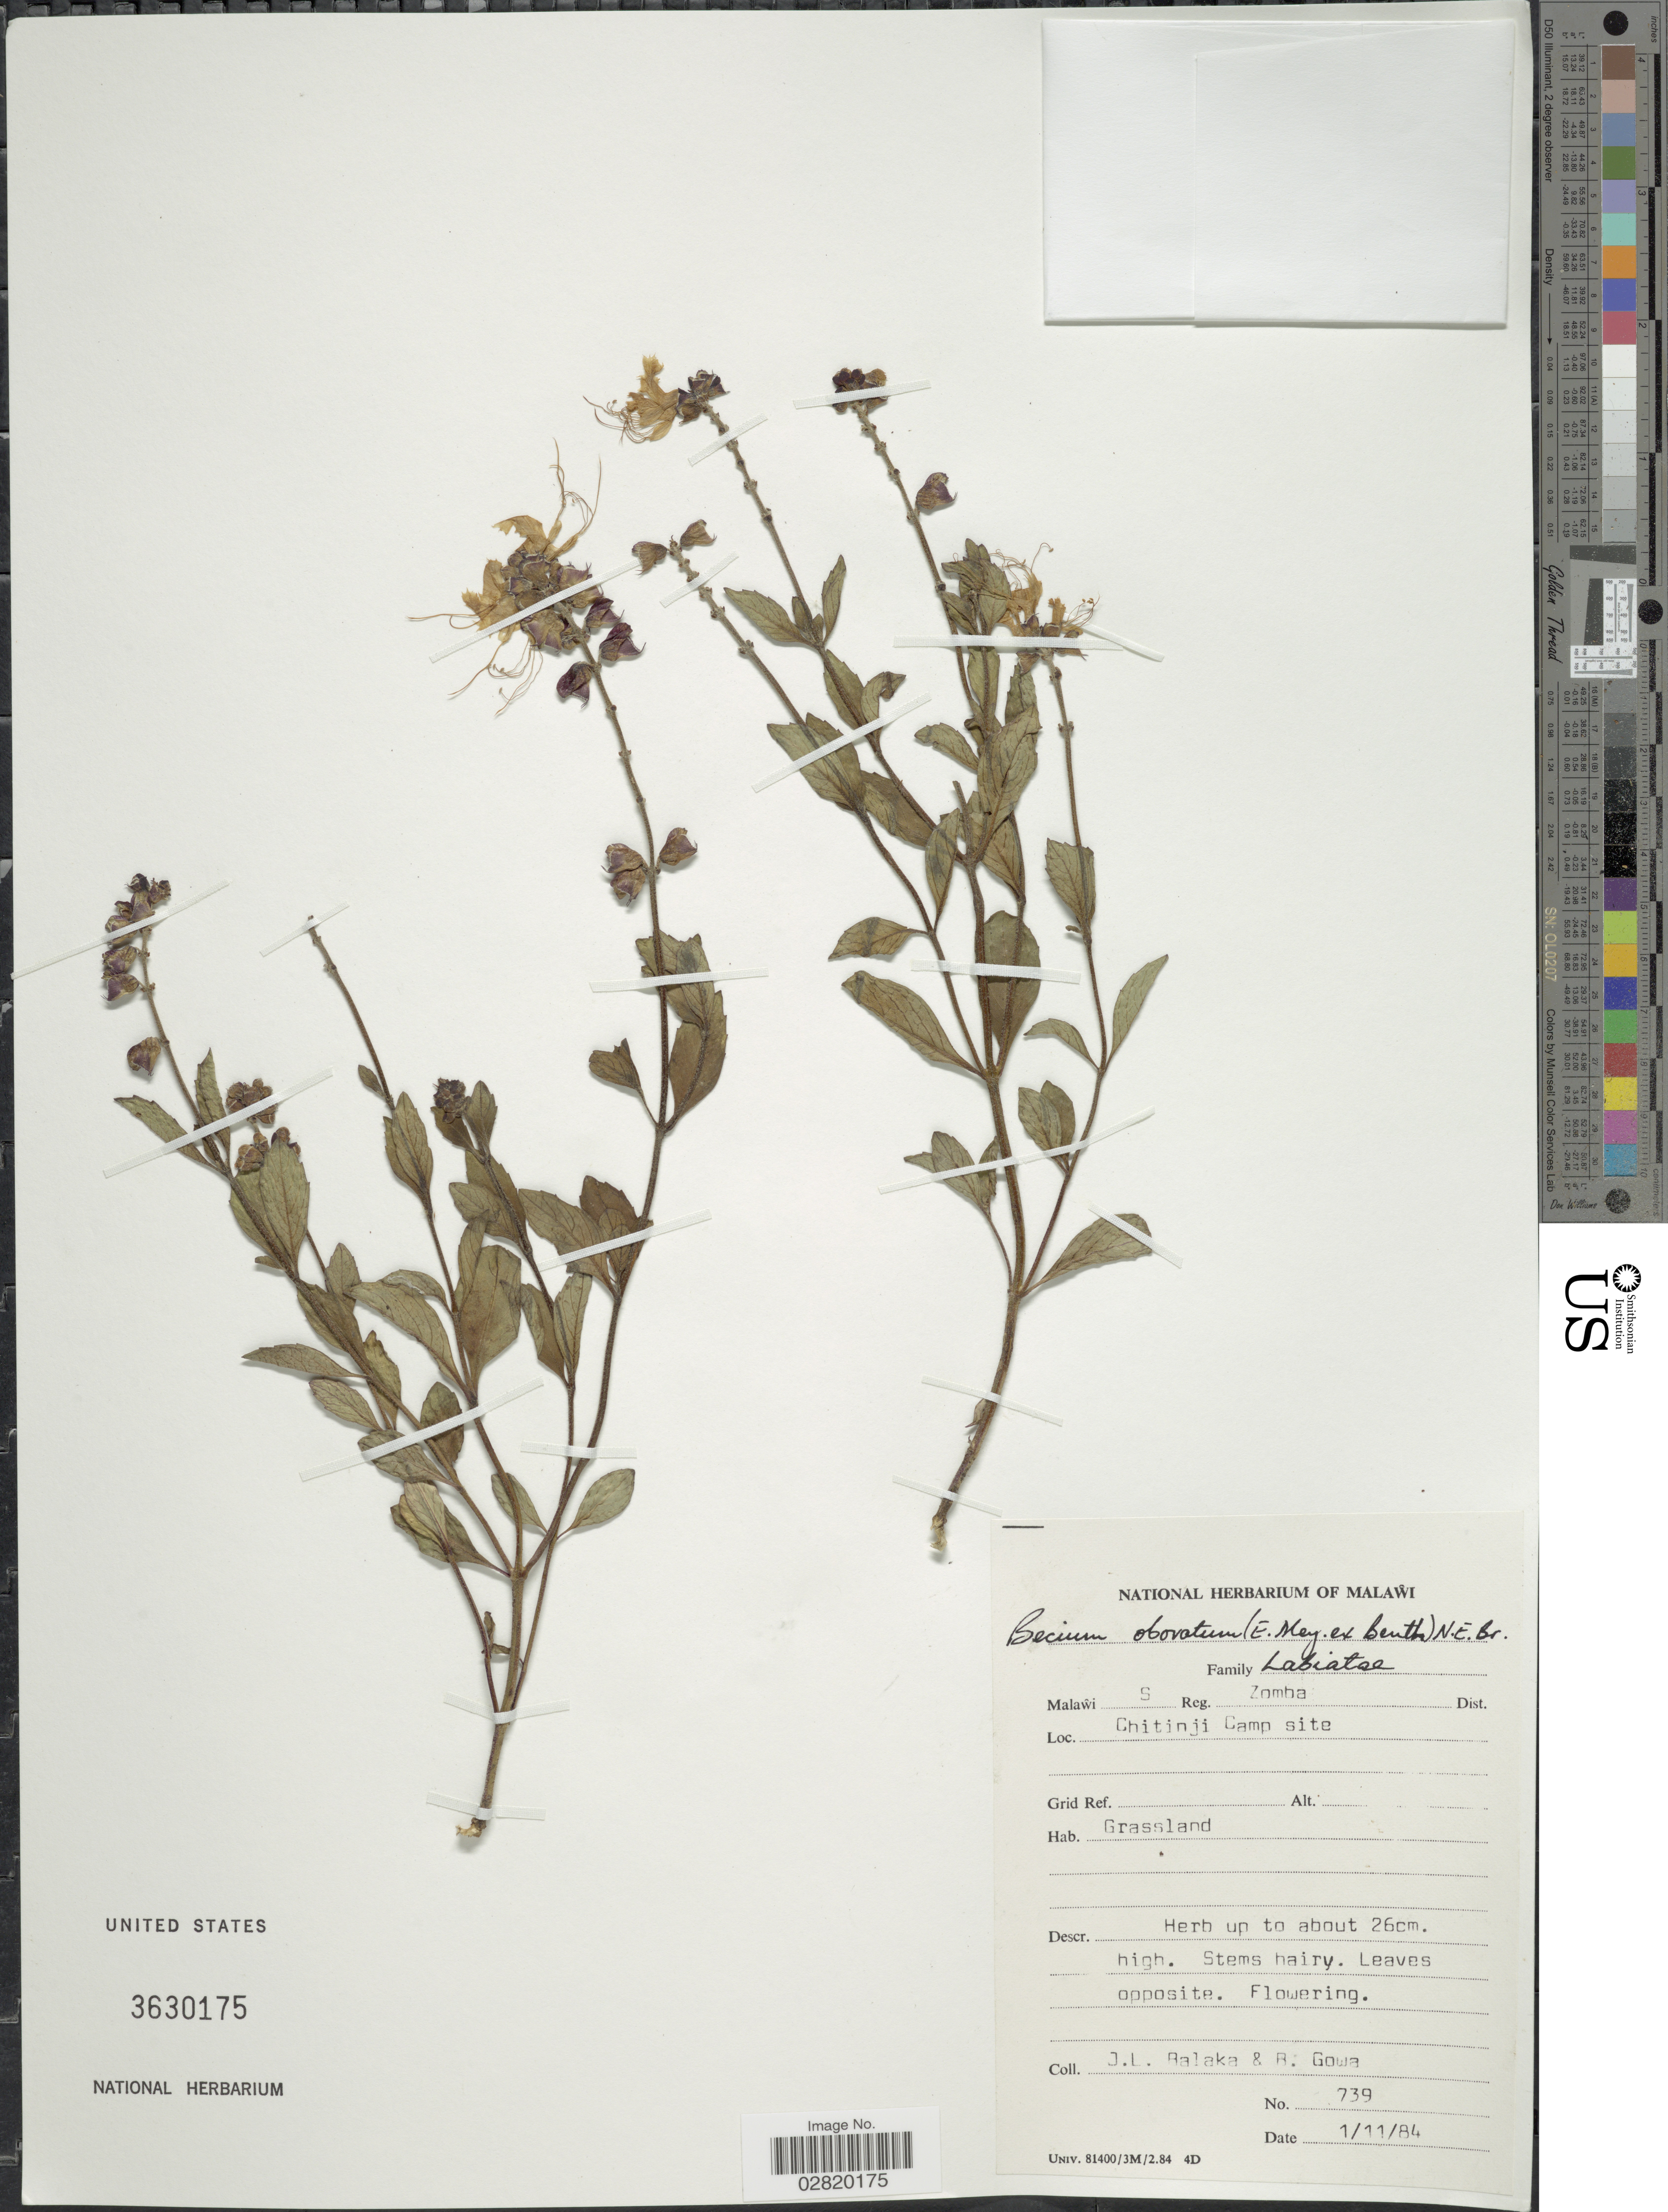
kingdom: Plantae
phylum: Tracheophyta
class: Magnoliopsida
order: Lamiales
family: Lamiaceae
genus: Becium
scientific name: Becium obovatum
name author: (E. Mey. ex Benth.) N.E. Br.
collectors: J. Balaka & R. Gowa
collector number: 739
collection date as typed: Transcribed d/m/y: 1/11/84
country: Malawi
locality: S Reg. Zomba Dist., Ghitinji Camp Site.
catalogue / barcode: US 3630175